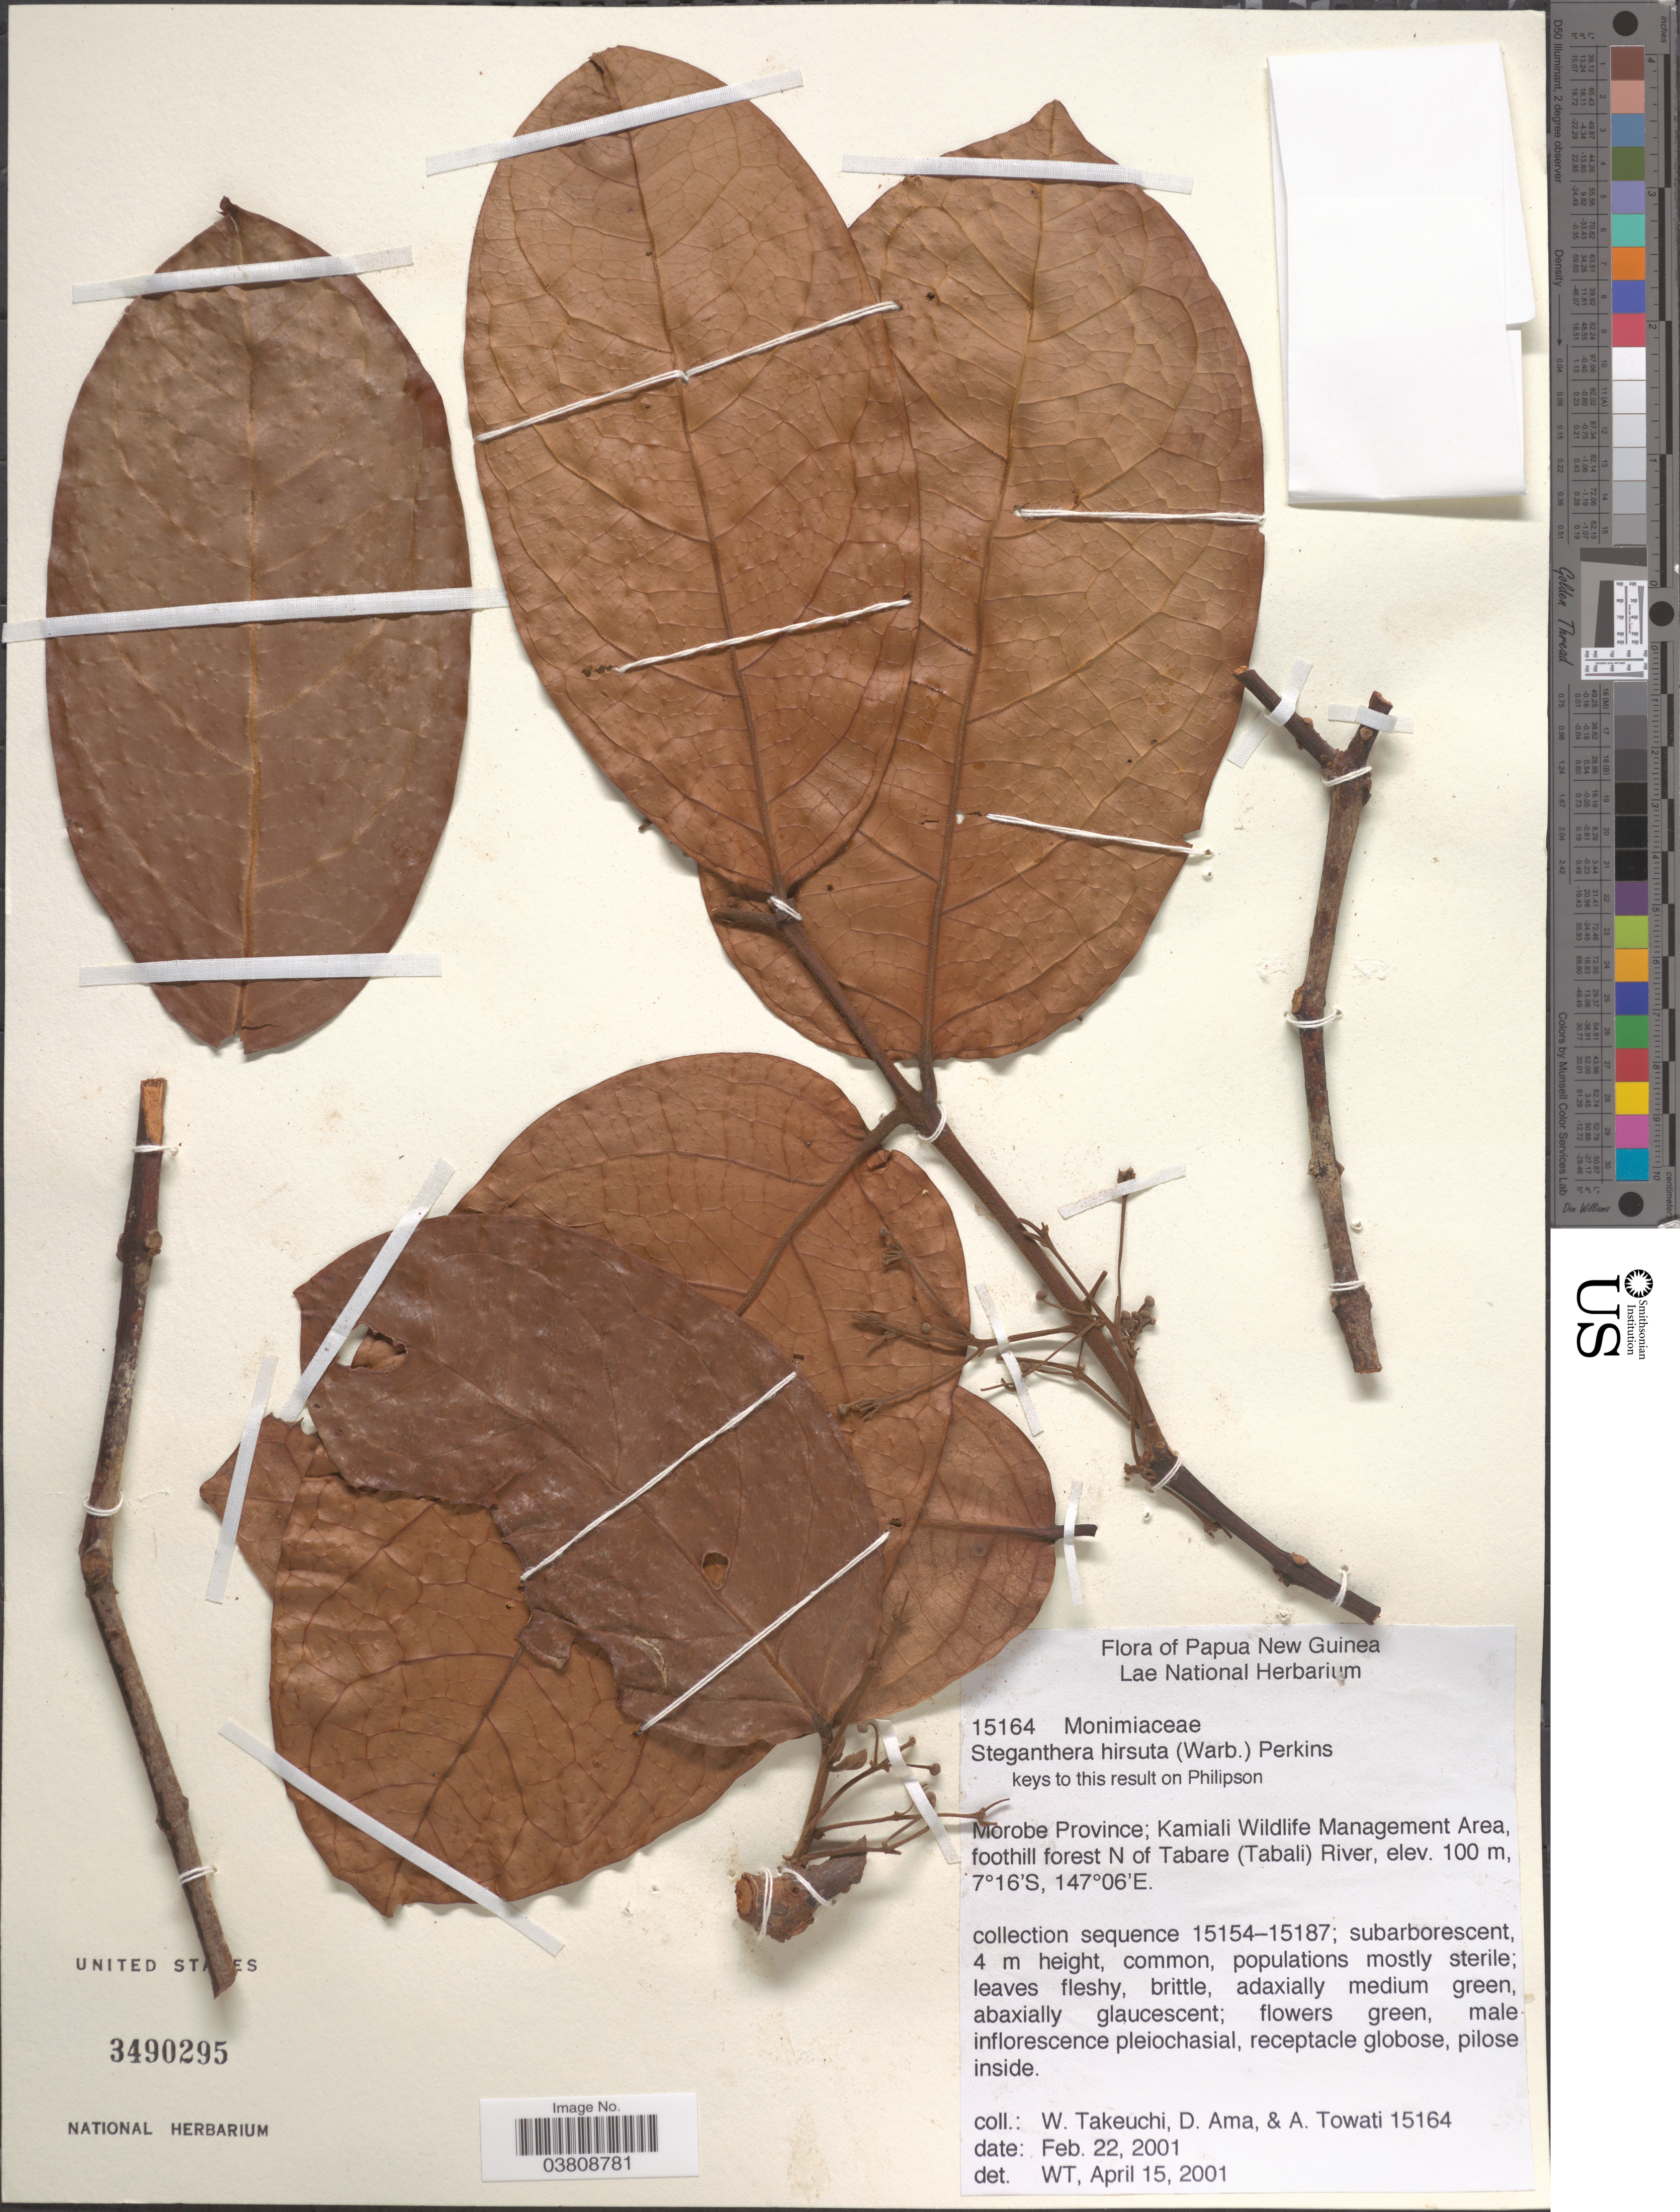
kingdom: Plantae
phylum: Tracheophyta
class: Magnoliopsida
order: Laurales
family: Monimiaceae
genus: Steganthera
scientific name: Steganthera hirsuta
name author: (Warb.) Perkins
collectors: W. Takeuchi, D. Ama & A. Towati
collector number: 15164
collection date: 2001-02-22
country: Papua New Guinea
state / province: Morobe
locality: Kamiali Wildlife Management Area, foothill forest N of Tabare (Tabali) River.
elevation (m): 100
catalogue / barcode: US 3490295